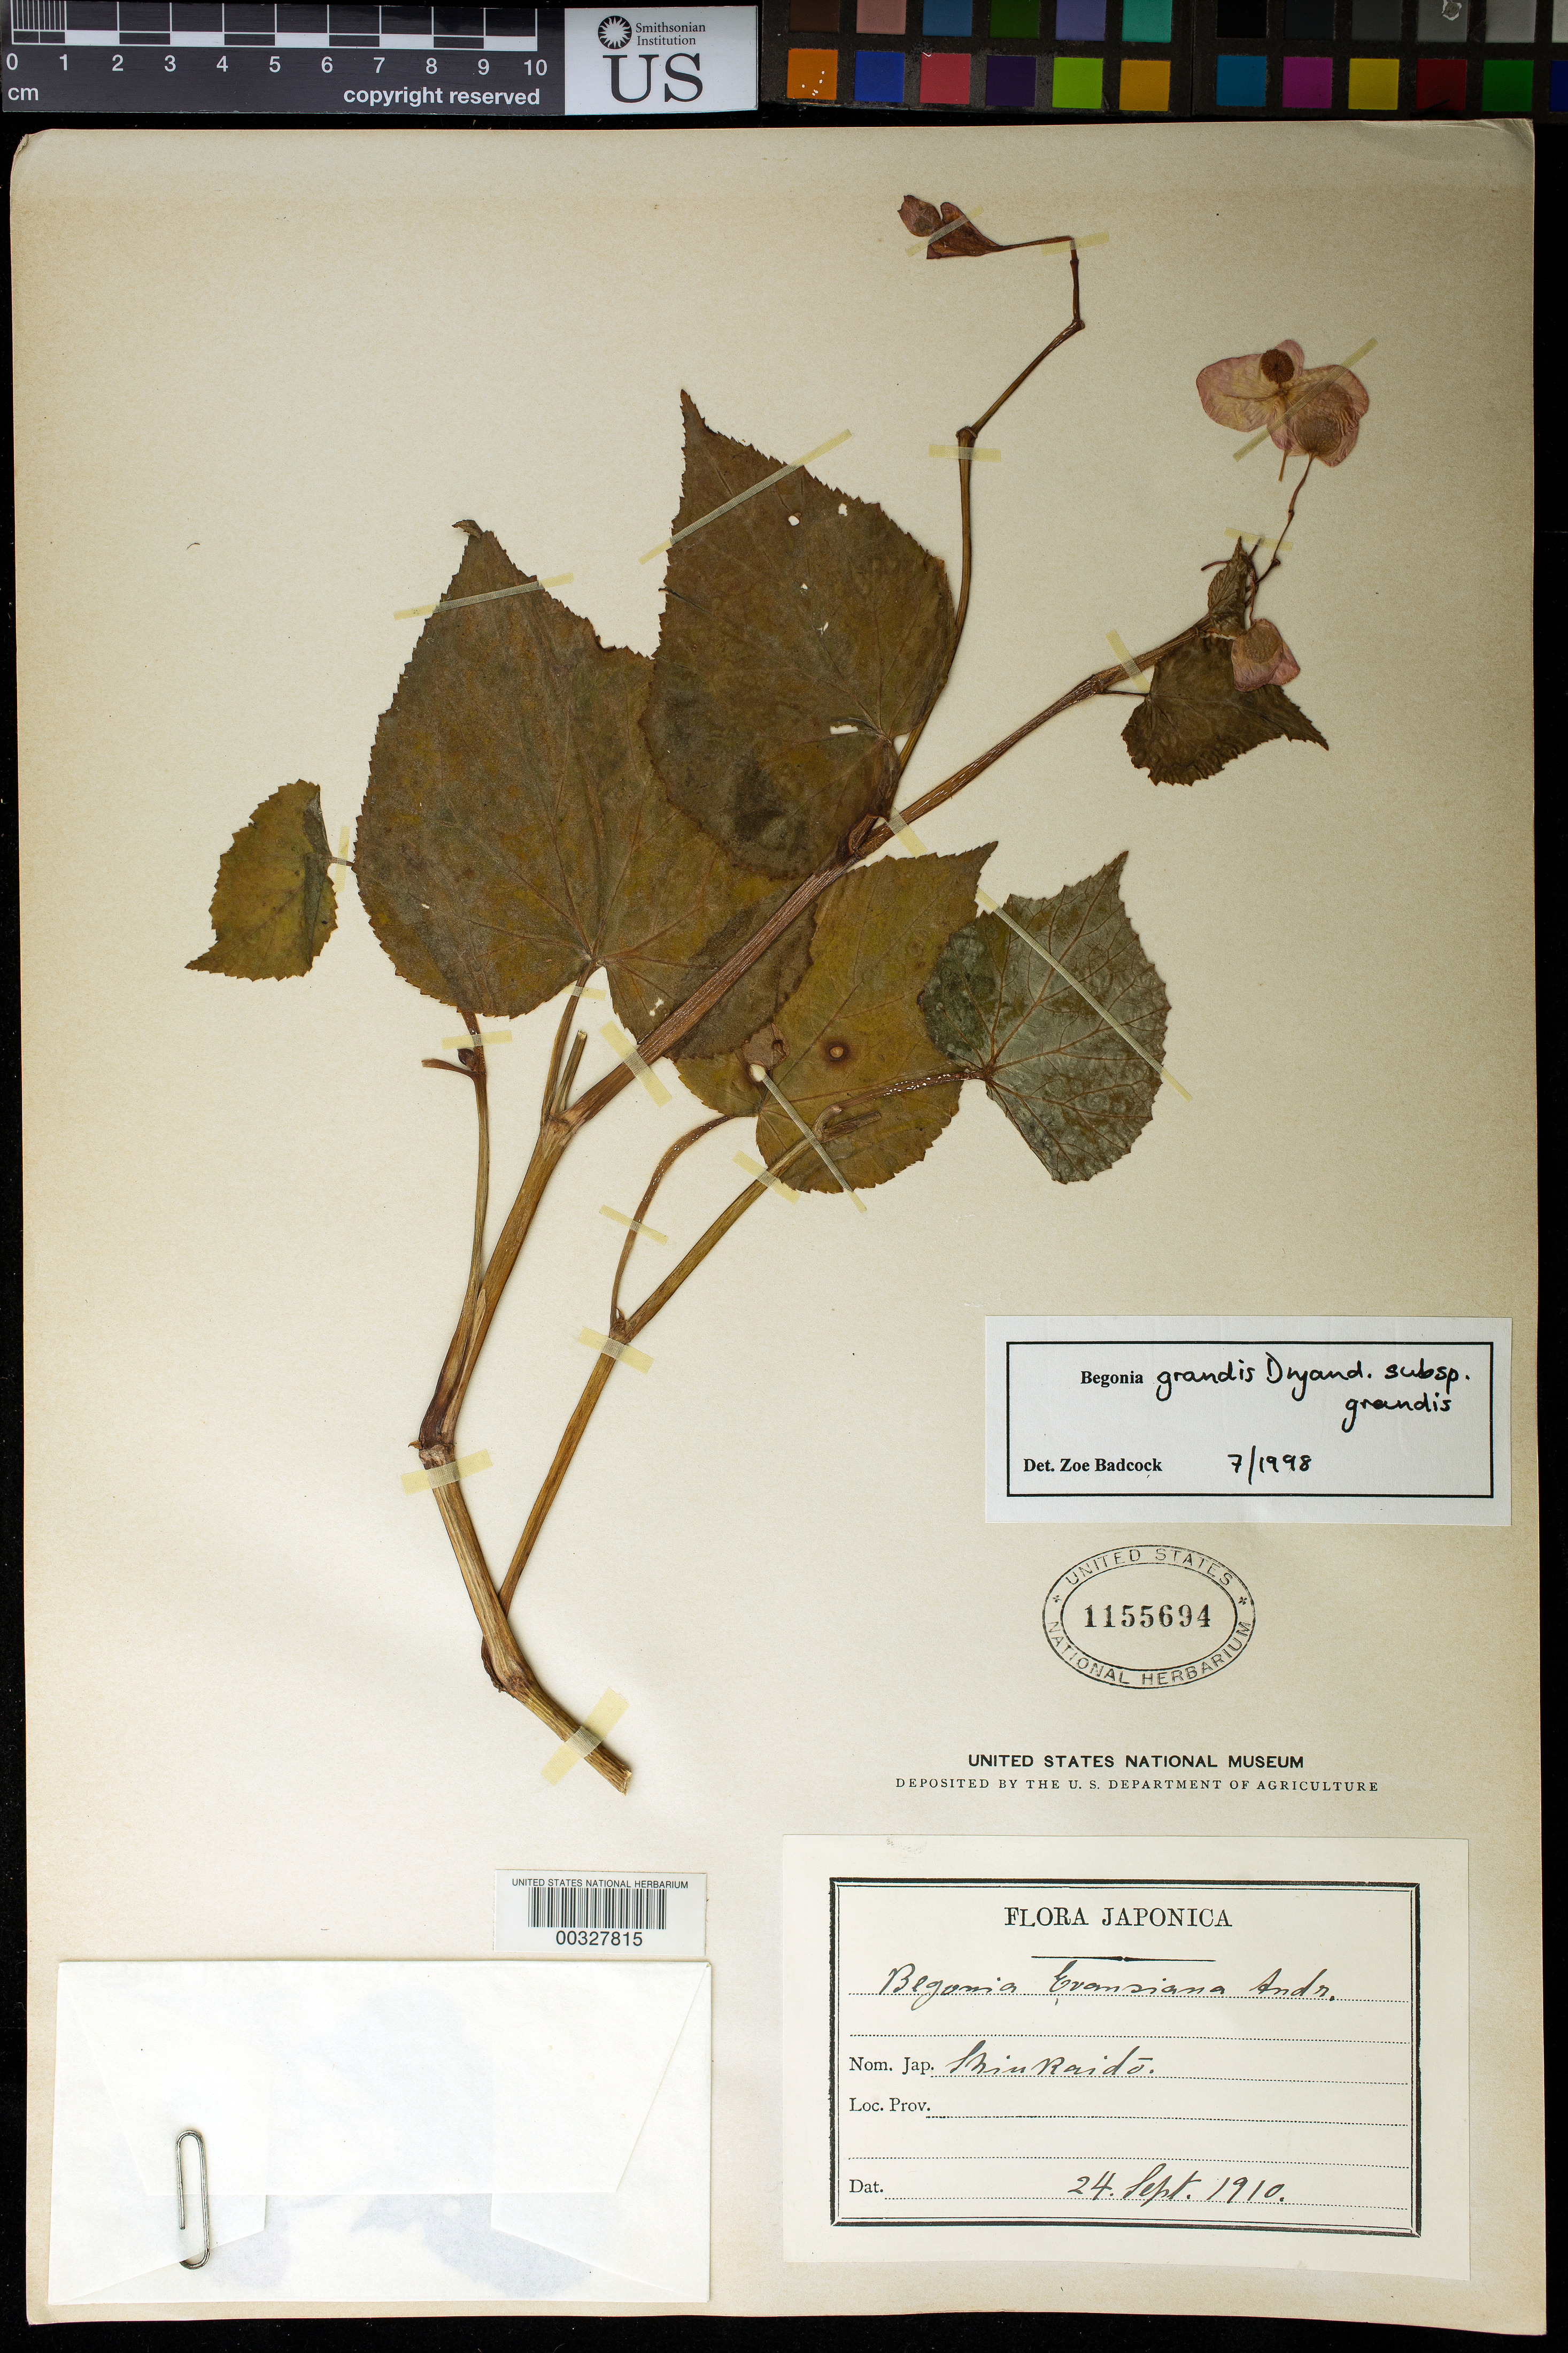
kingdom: Plantae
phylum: Tracheophyta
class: Magnoliopsida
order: Cucurbitales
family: Begoniaceae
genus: Begonia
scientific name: Begonia grandis subsp. grandis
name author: Dryand.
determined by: Badcock, Z.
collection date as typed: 24 Sep 1910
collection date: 1910-09-24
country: Japan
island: Honshu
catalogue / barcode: US 1155694